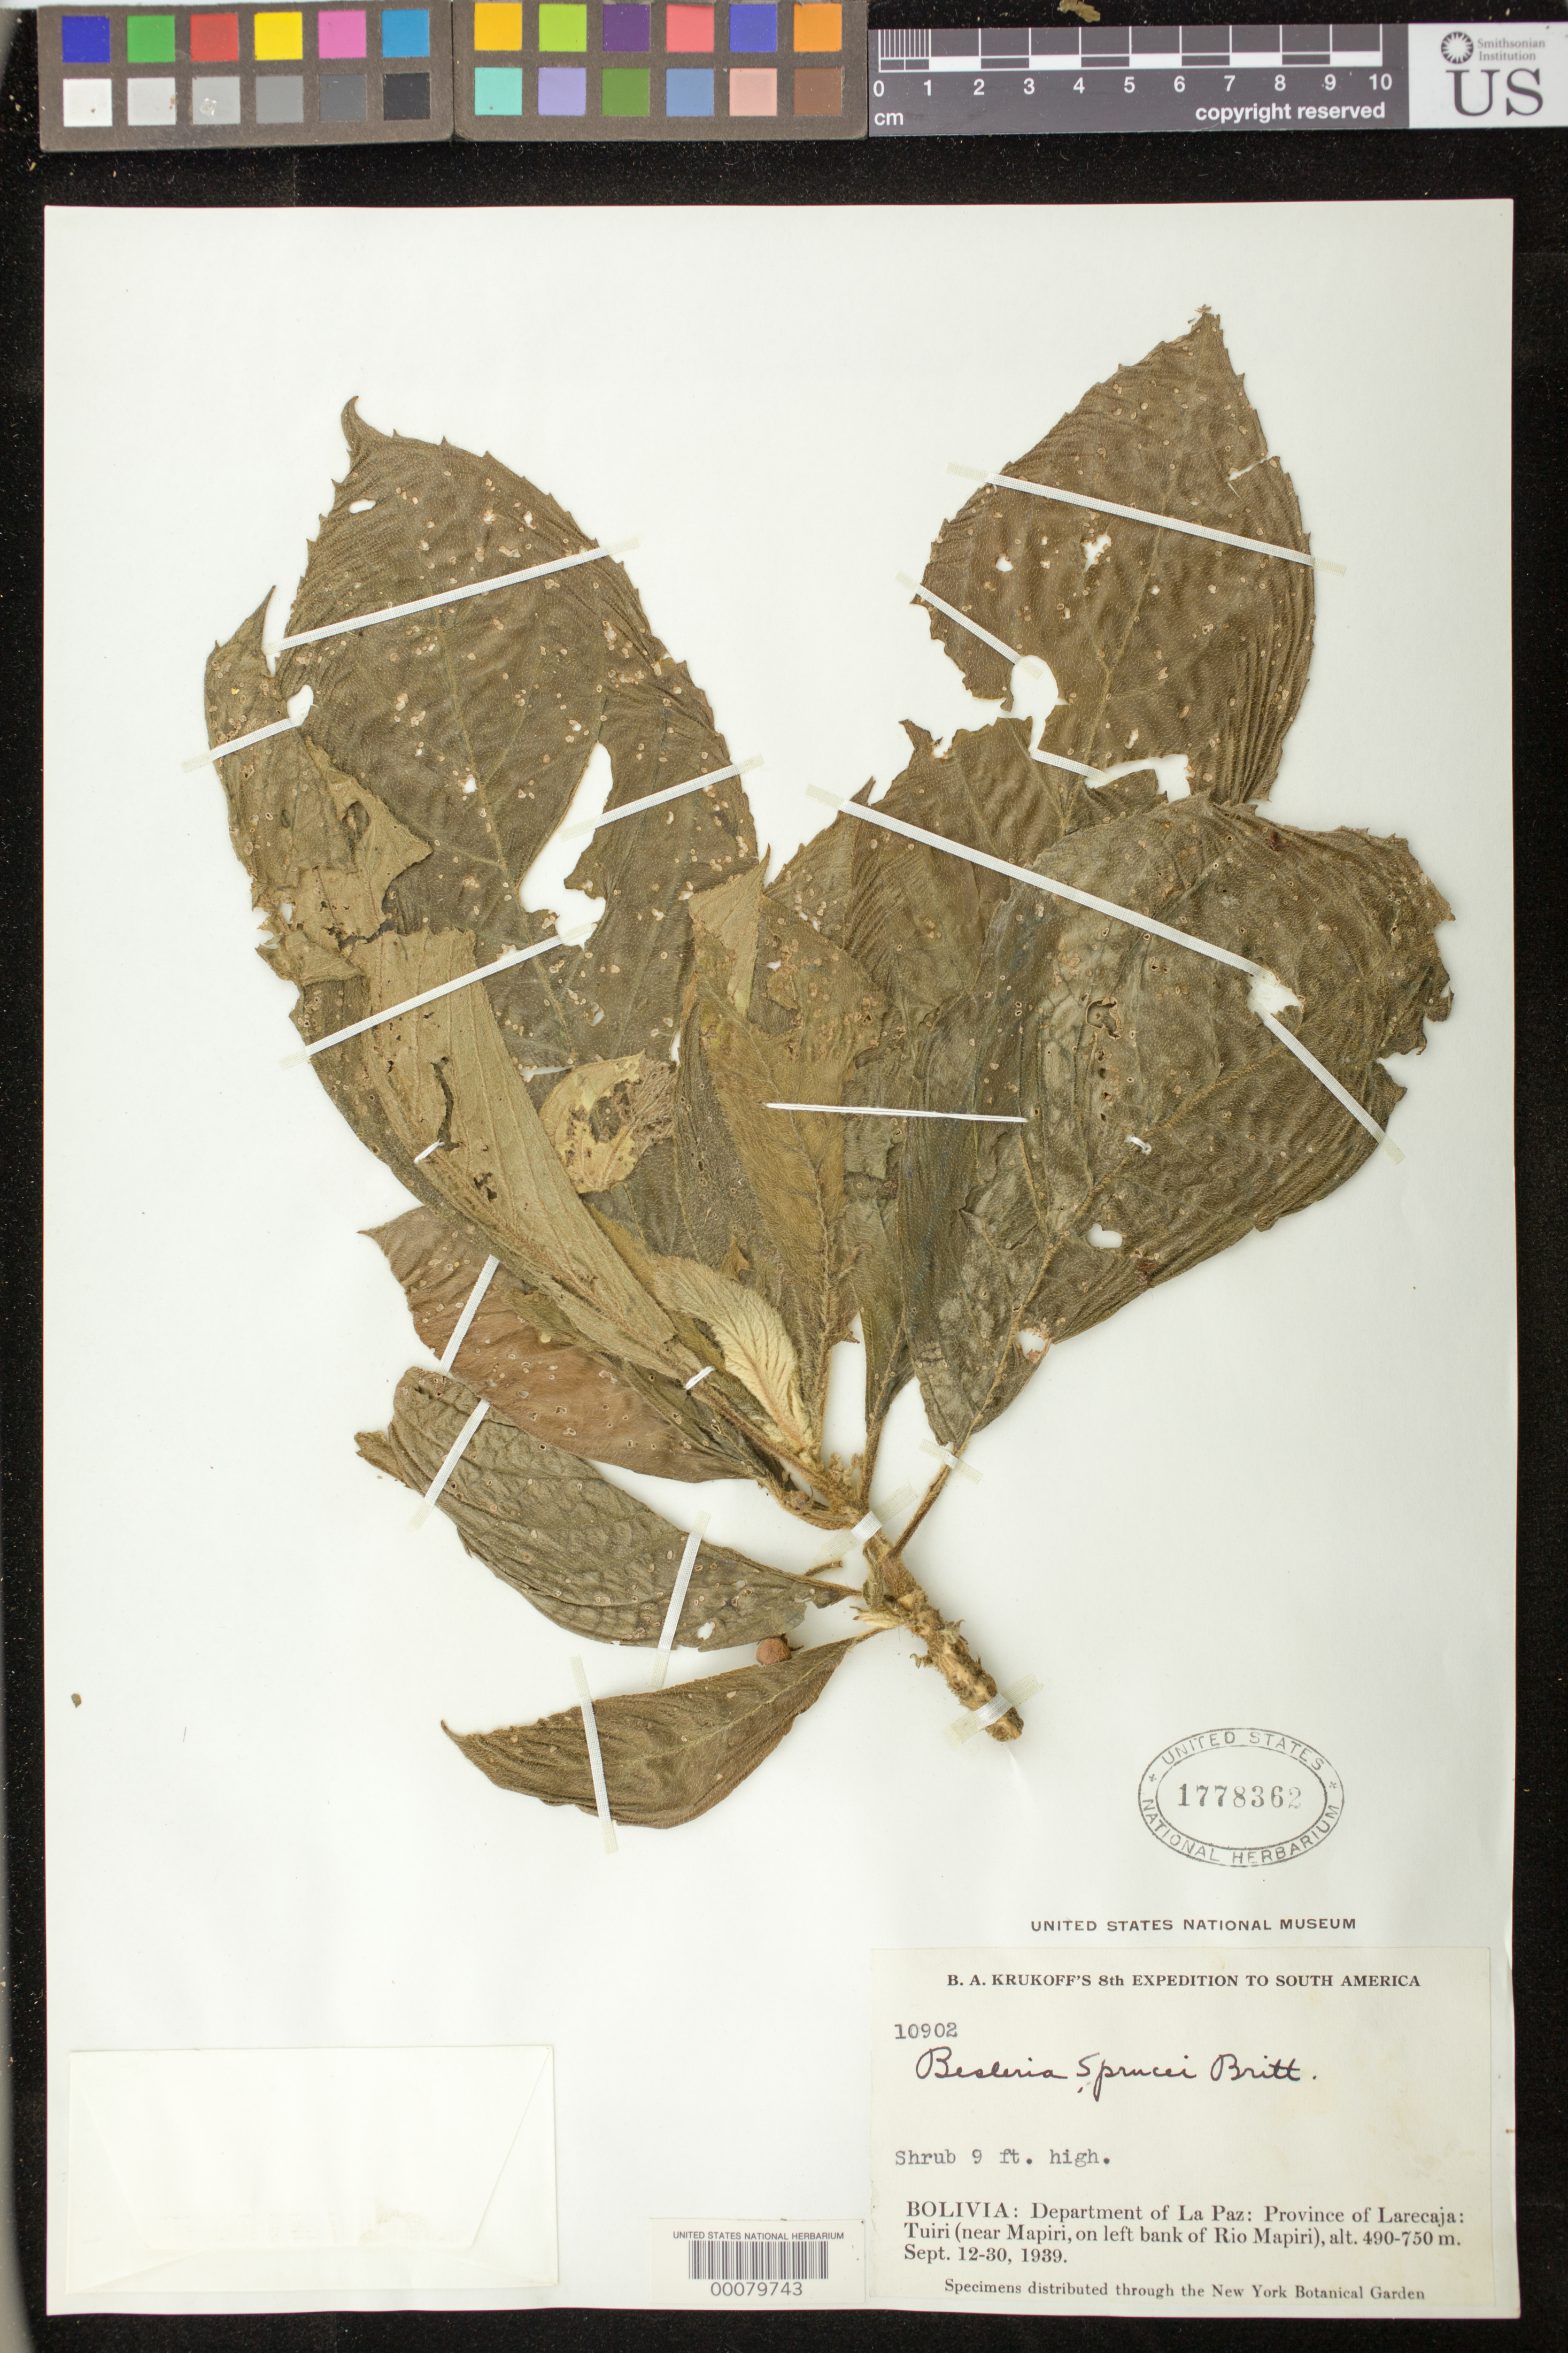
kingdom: Plantae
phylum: Tracheophyta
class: Magnoliopsida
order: Lamiales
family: Gesneriaceae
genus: Besleria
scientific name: Besleria sprucei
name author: Britton ex Rusby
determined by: Skog, Laurence E.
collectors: B. A. Krukoff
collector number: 10902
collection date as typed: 12-30 Sep 1939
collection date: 1939-09-12/1939-09-30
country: Bolivia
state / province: La Paz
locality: Prov. Larecaja: Tuiri (near Mapiri, on left bank of Rio Mapiri)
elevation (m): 490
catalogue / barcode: US 1778362